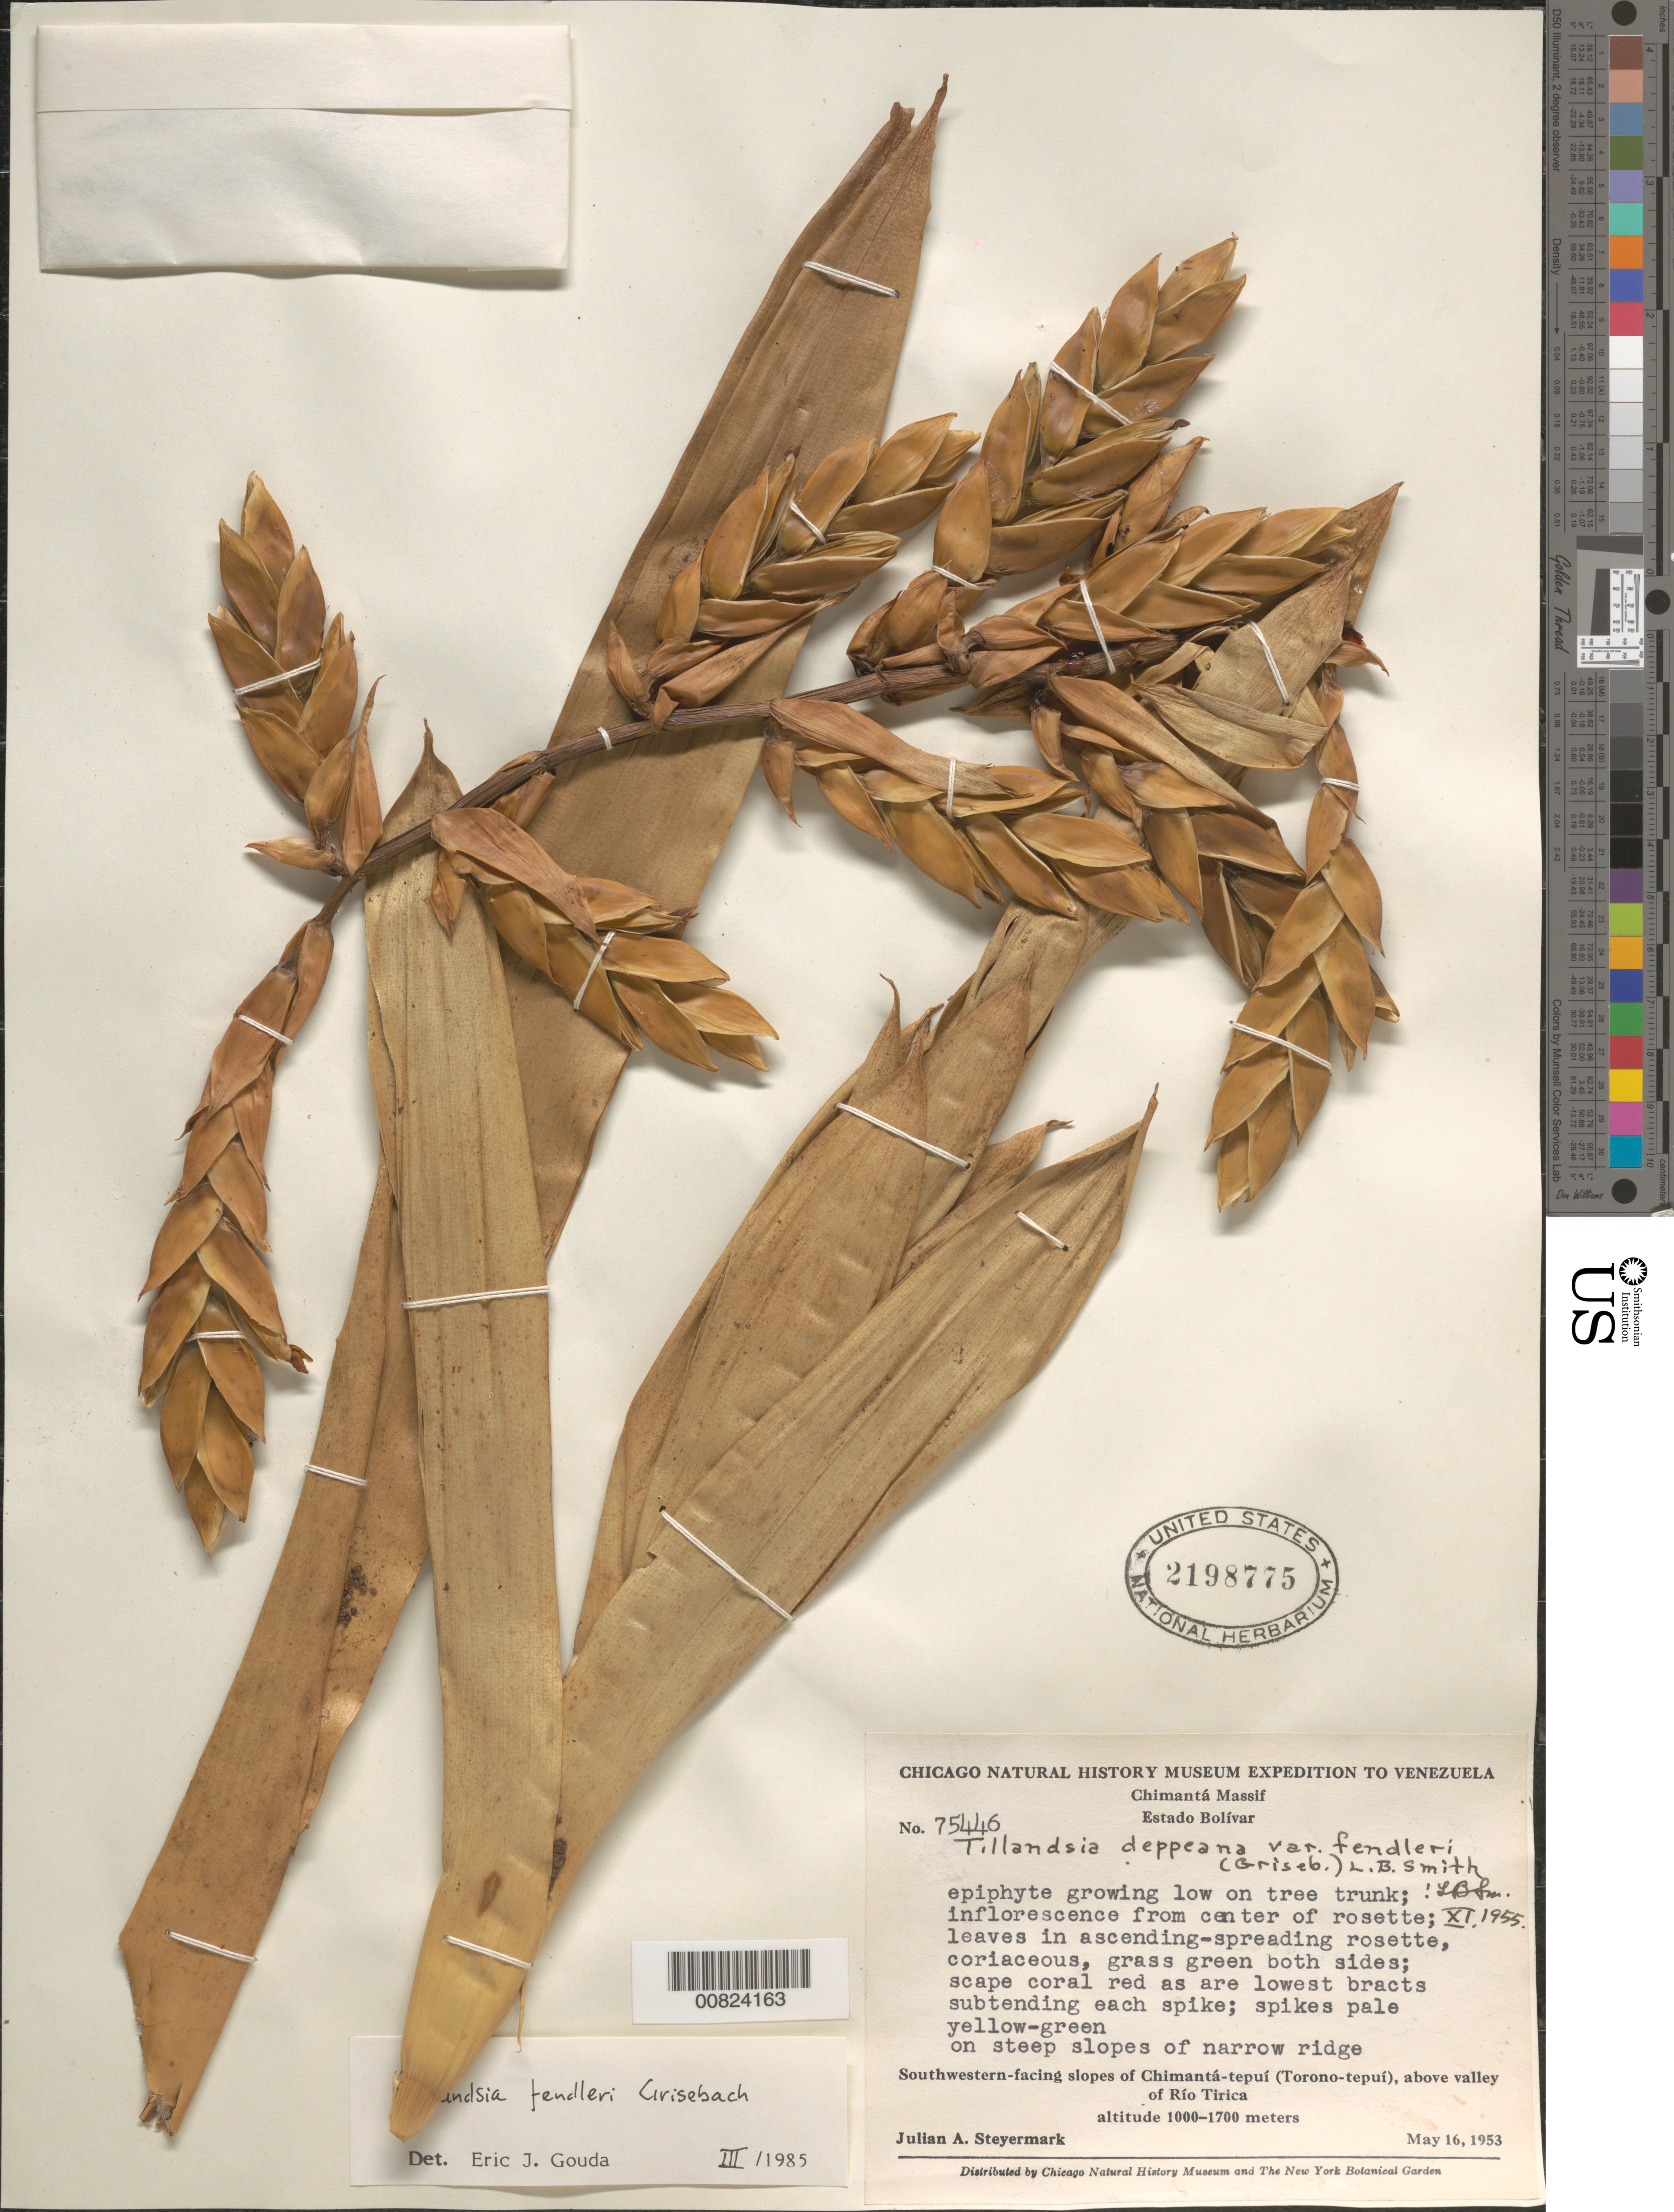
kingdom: Plantae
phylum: Tracheophyta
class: Liliopsida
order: Poales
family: Bromeliaceae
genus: Tillandsia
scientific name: Tillandsia fendleri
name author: Griseb.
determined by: Smith, Lyman B., (US), NMNH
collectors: J. Steyermark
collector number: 75446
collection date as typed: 16-May-53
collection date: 1953-05-16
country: Venezuela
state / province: Bolívar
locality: Chimantá-tepuí (Torono-tepuí), above valley of Río Tirica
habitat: SW facing slopes; on steep slopes of narrow ridge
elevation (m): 1000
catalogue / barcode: US 2198775